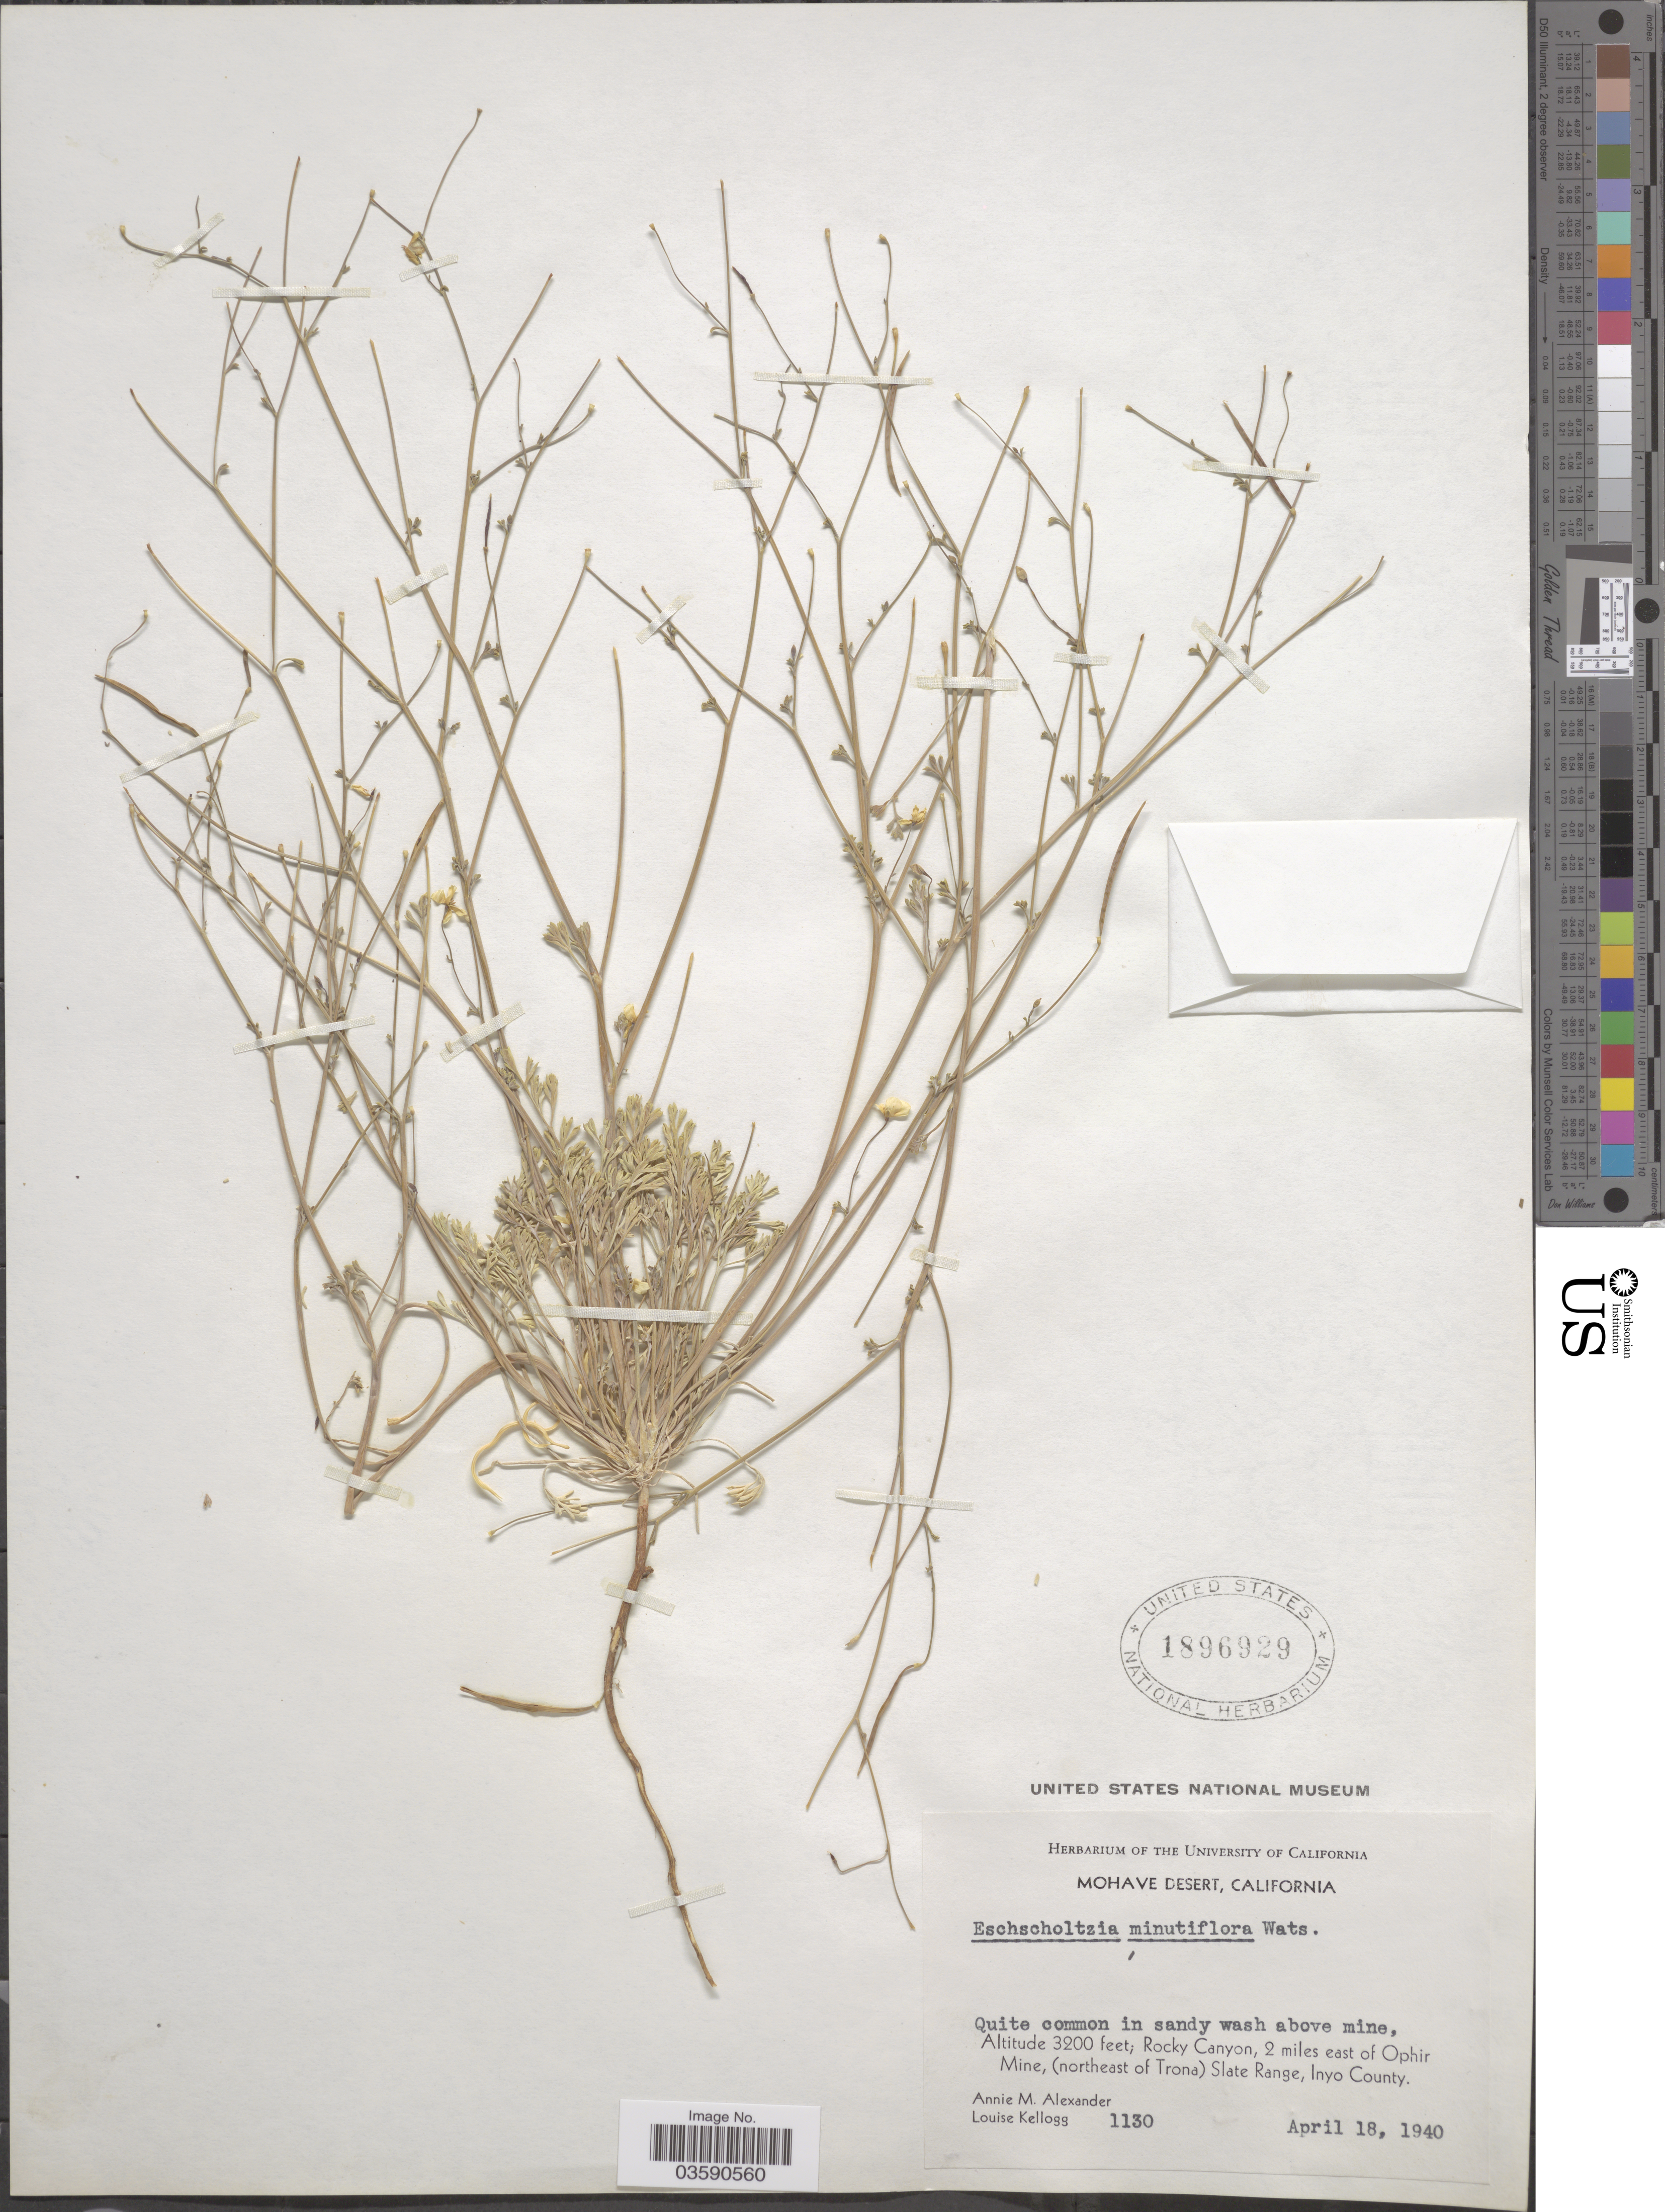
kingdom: Plantae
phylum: Tracheophyta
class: Magnoliopsida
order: Ranunculales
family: Papaveraceae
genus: Eschscholzia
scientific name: Eschscholzia minutiflora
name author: S. Watson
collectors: A. M. Alexander & L. Kellogg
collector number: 1130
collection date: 1940-04-18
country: United States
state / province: California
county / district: Inyo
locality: Mohave Desert. Quite common in sandy wash above mine, Rock Canyon, 2 miles east of Ophir Mine, (northeast of Trona) Slate Range, Inyo County.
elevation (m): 975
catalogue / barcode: US 1896929